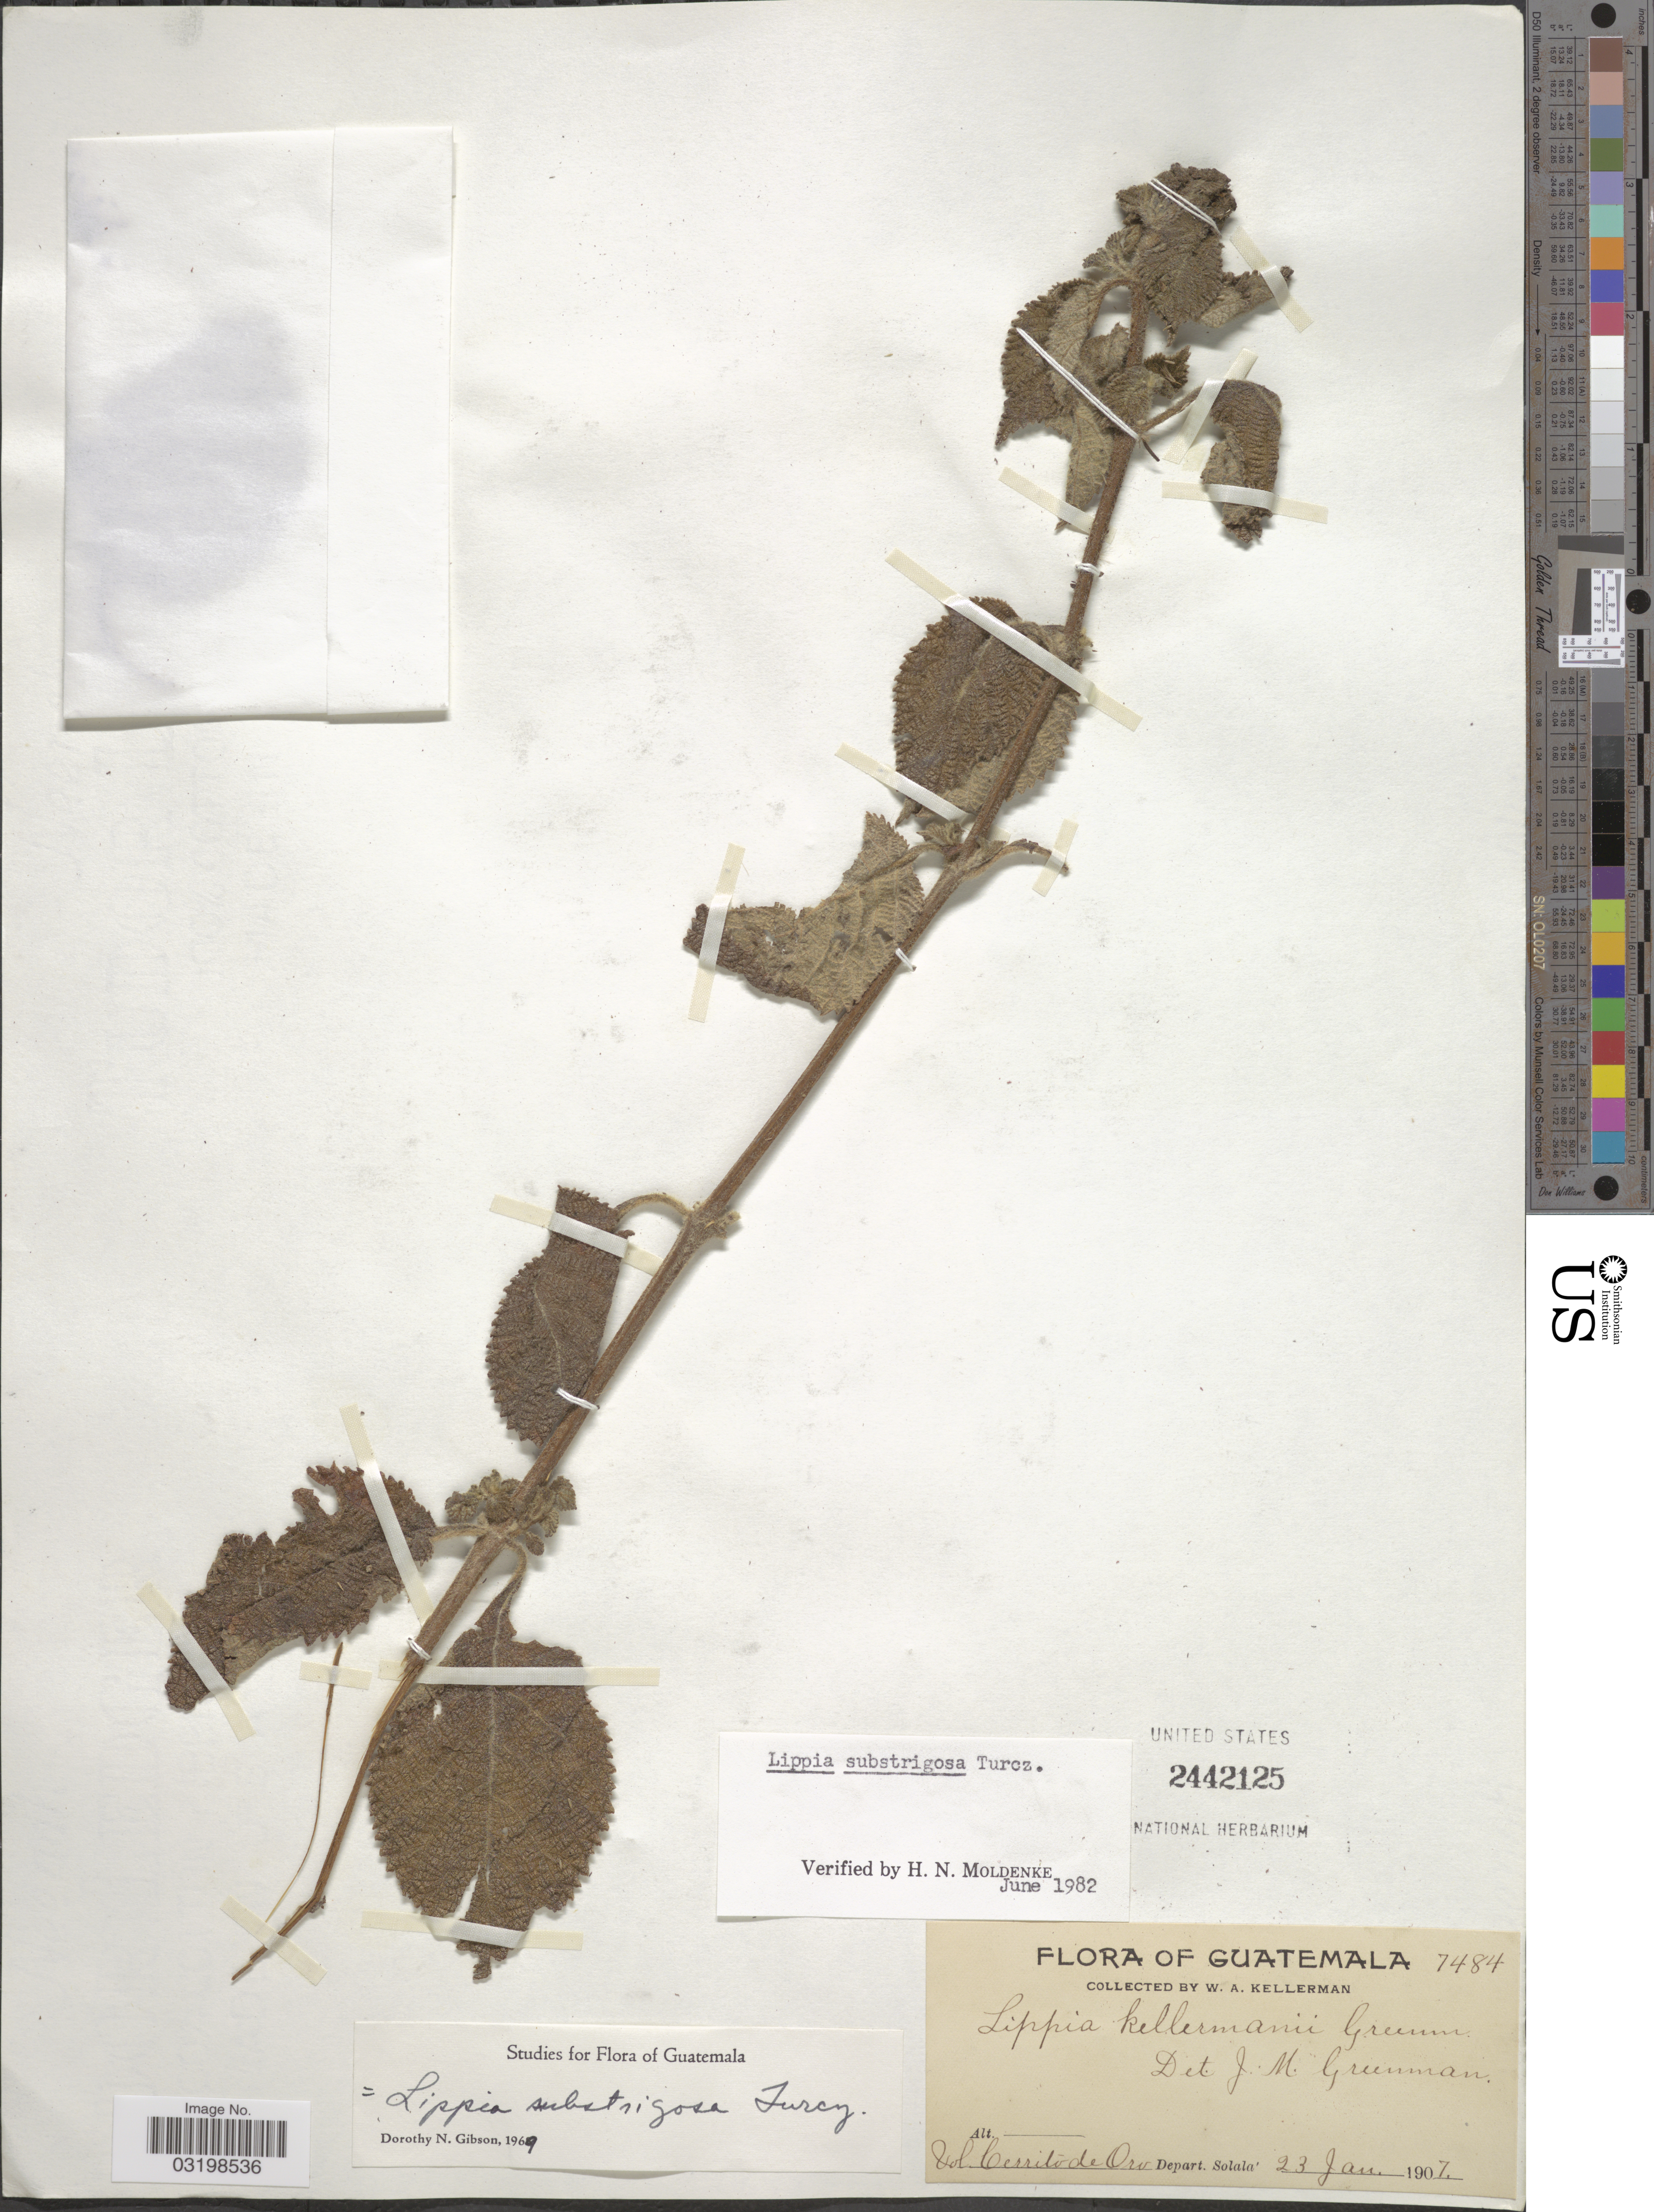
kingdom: Plantae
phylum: Tracheophyta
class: Magnoliopsida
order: Lamiales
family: Verbenaceae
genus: Lippia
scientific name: Lippia umbellata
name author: Cav.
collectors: W. Kellerman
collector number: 7484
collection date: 1907-01-23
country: Guatemala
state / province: Sololá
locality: Vol. Cerrito de Oro, Depart. Solala.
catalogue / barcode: US 2442125